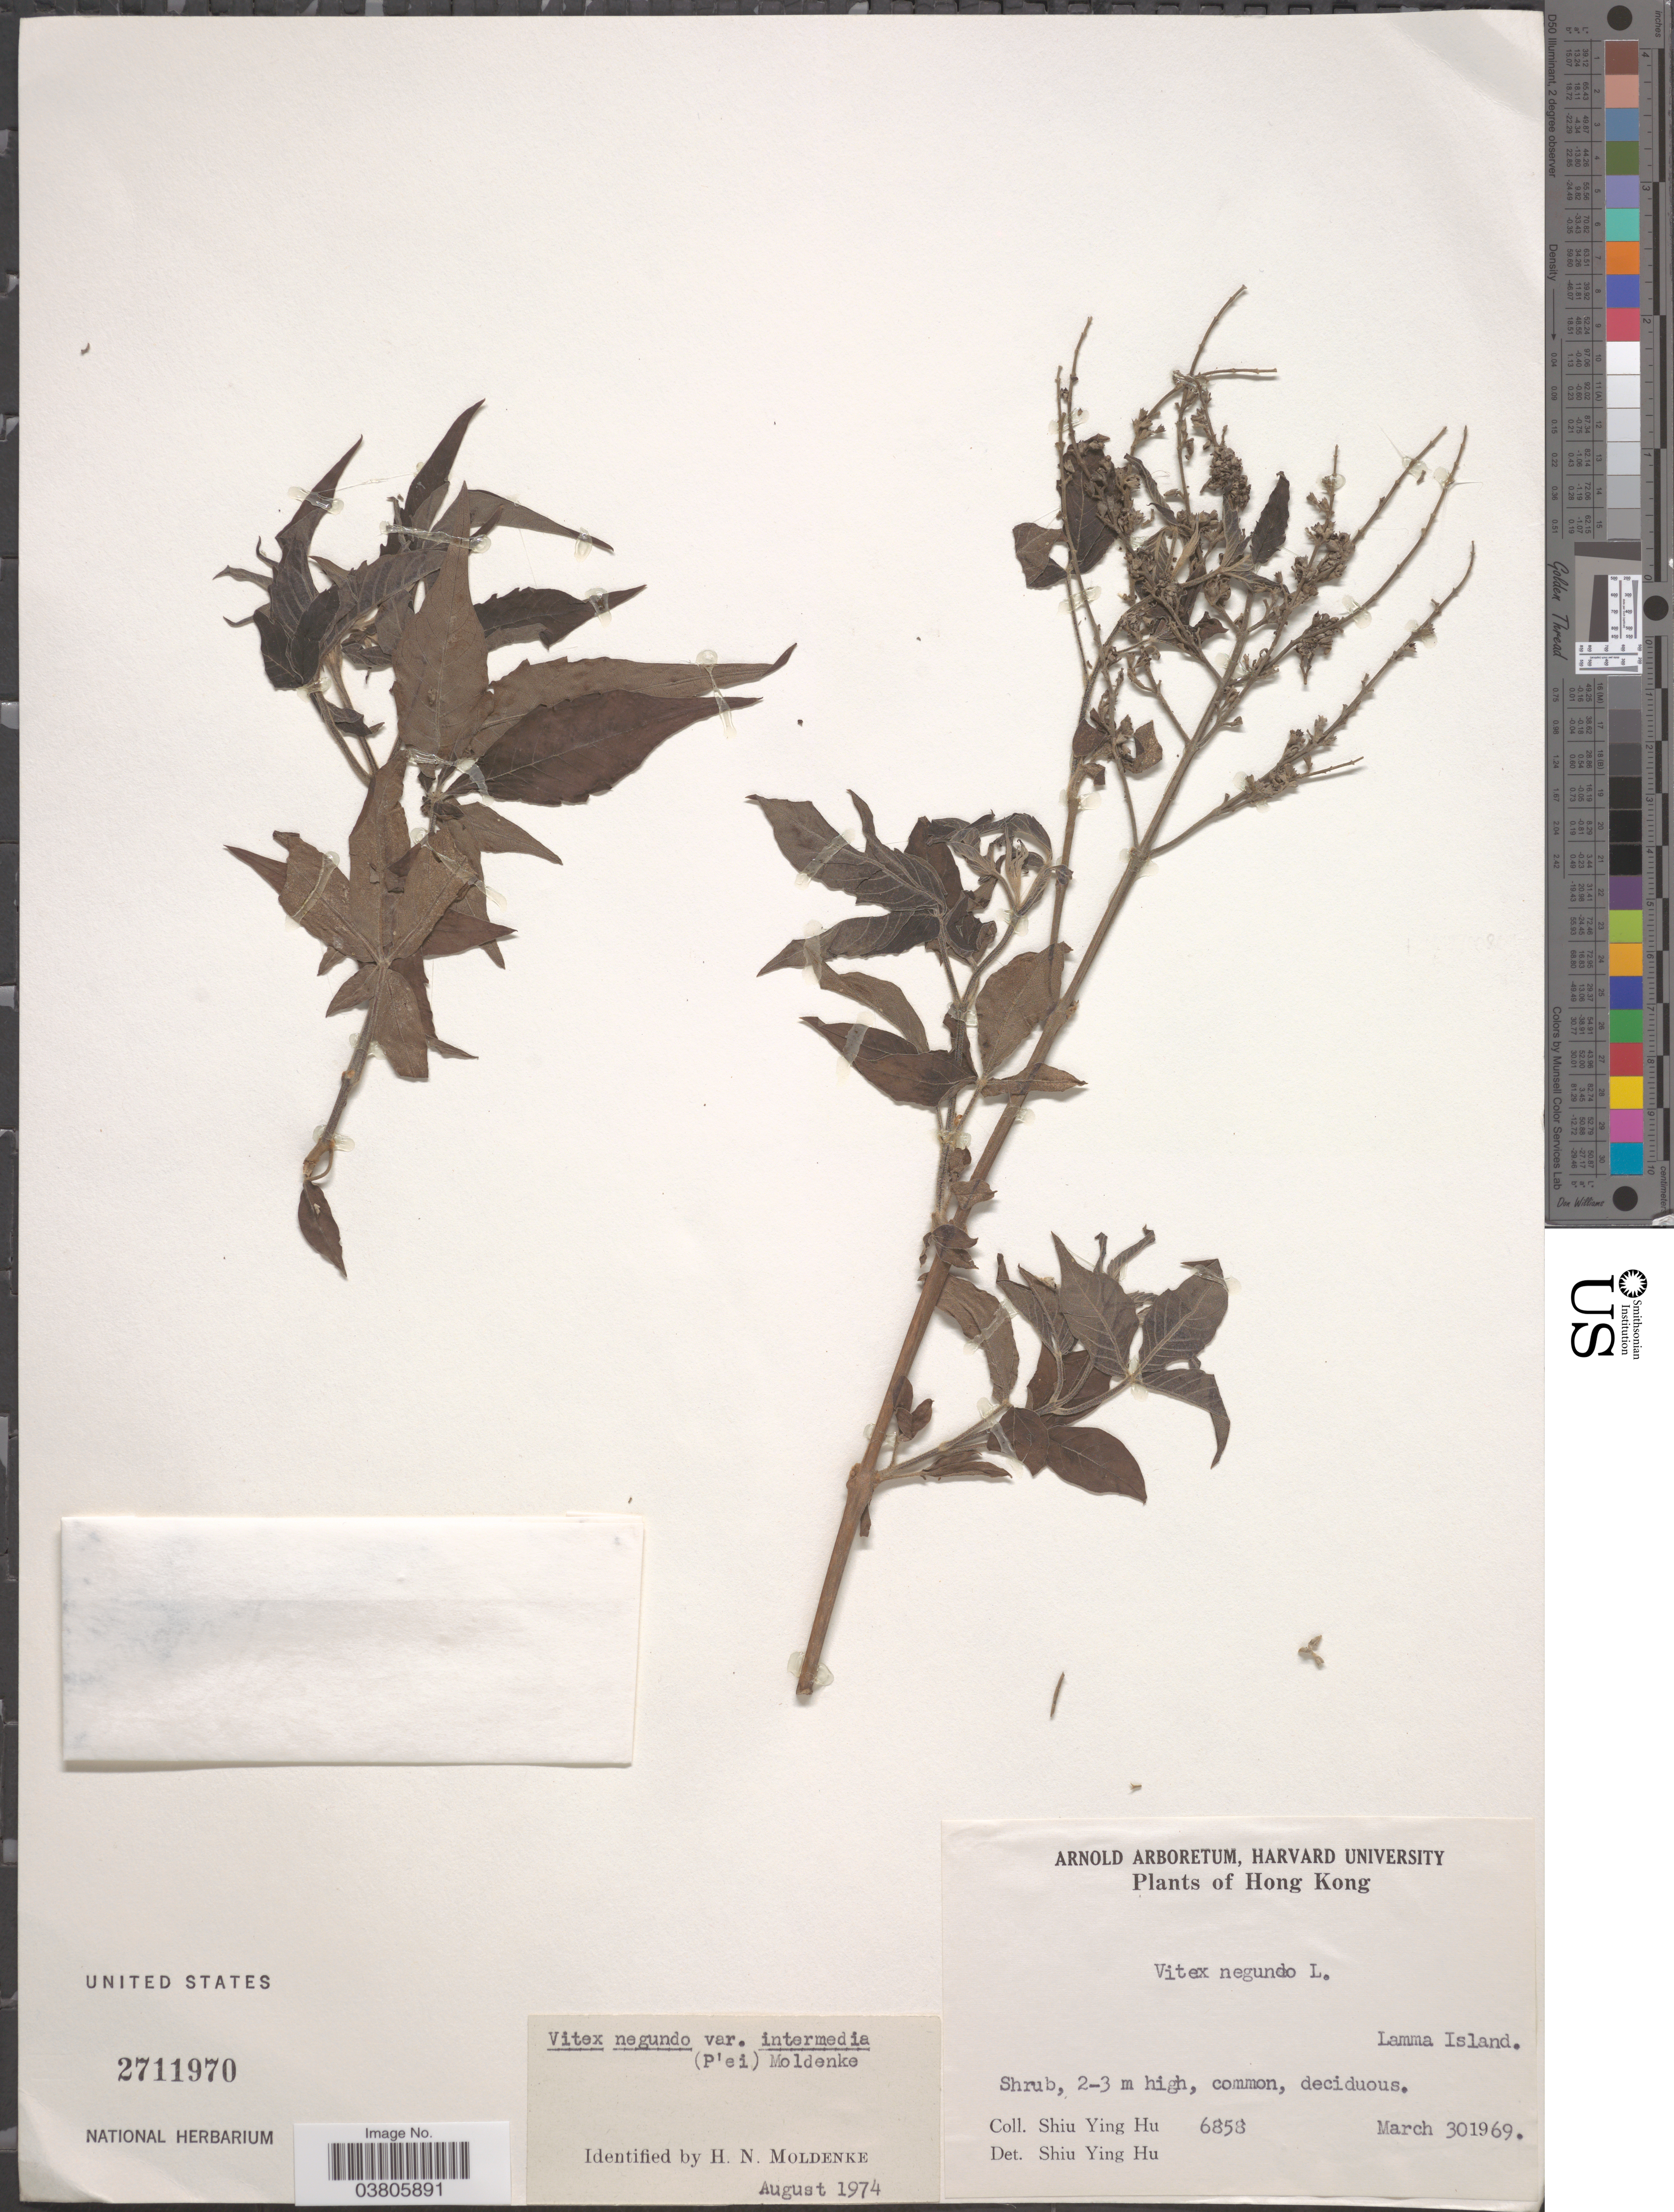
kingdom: Plantae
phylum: Tracheophyta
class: Magnoliopsida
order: Lamiales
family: Lamiaceae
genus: Vitex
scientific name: Vitex negundo var. intermedia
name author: (C. Pei) Moldenke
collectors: S. Y. Hu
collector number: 6853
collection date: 1969-03-30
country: China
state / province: Hong Kong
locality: Lamma Island.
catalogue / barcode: US 2711970